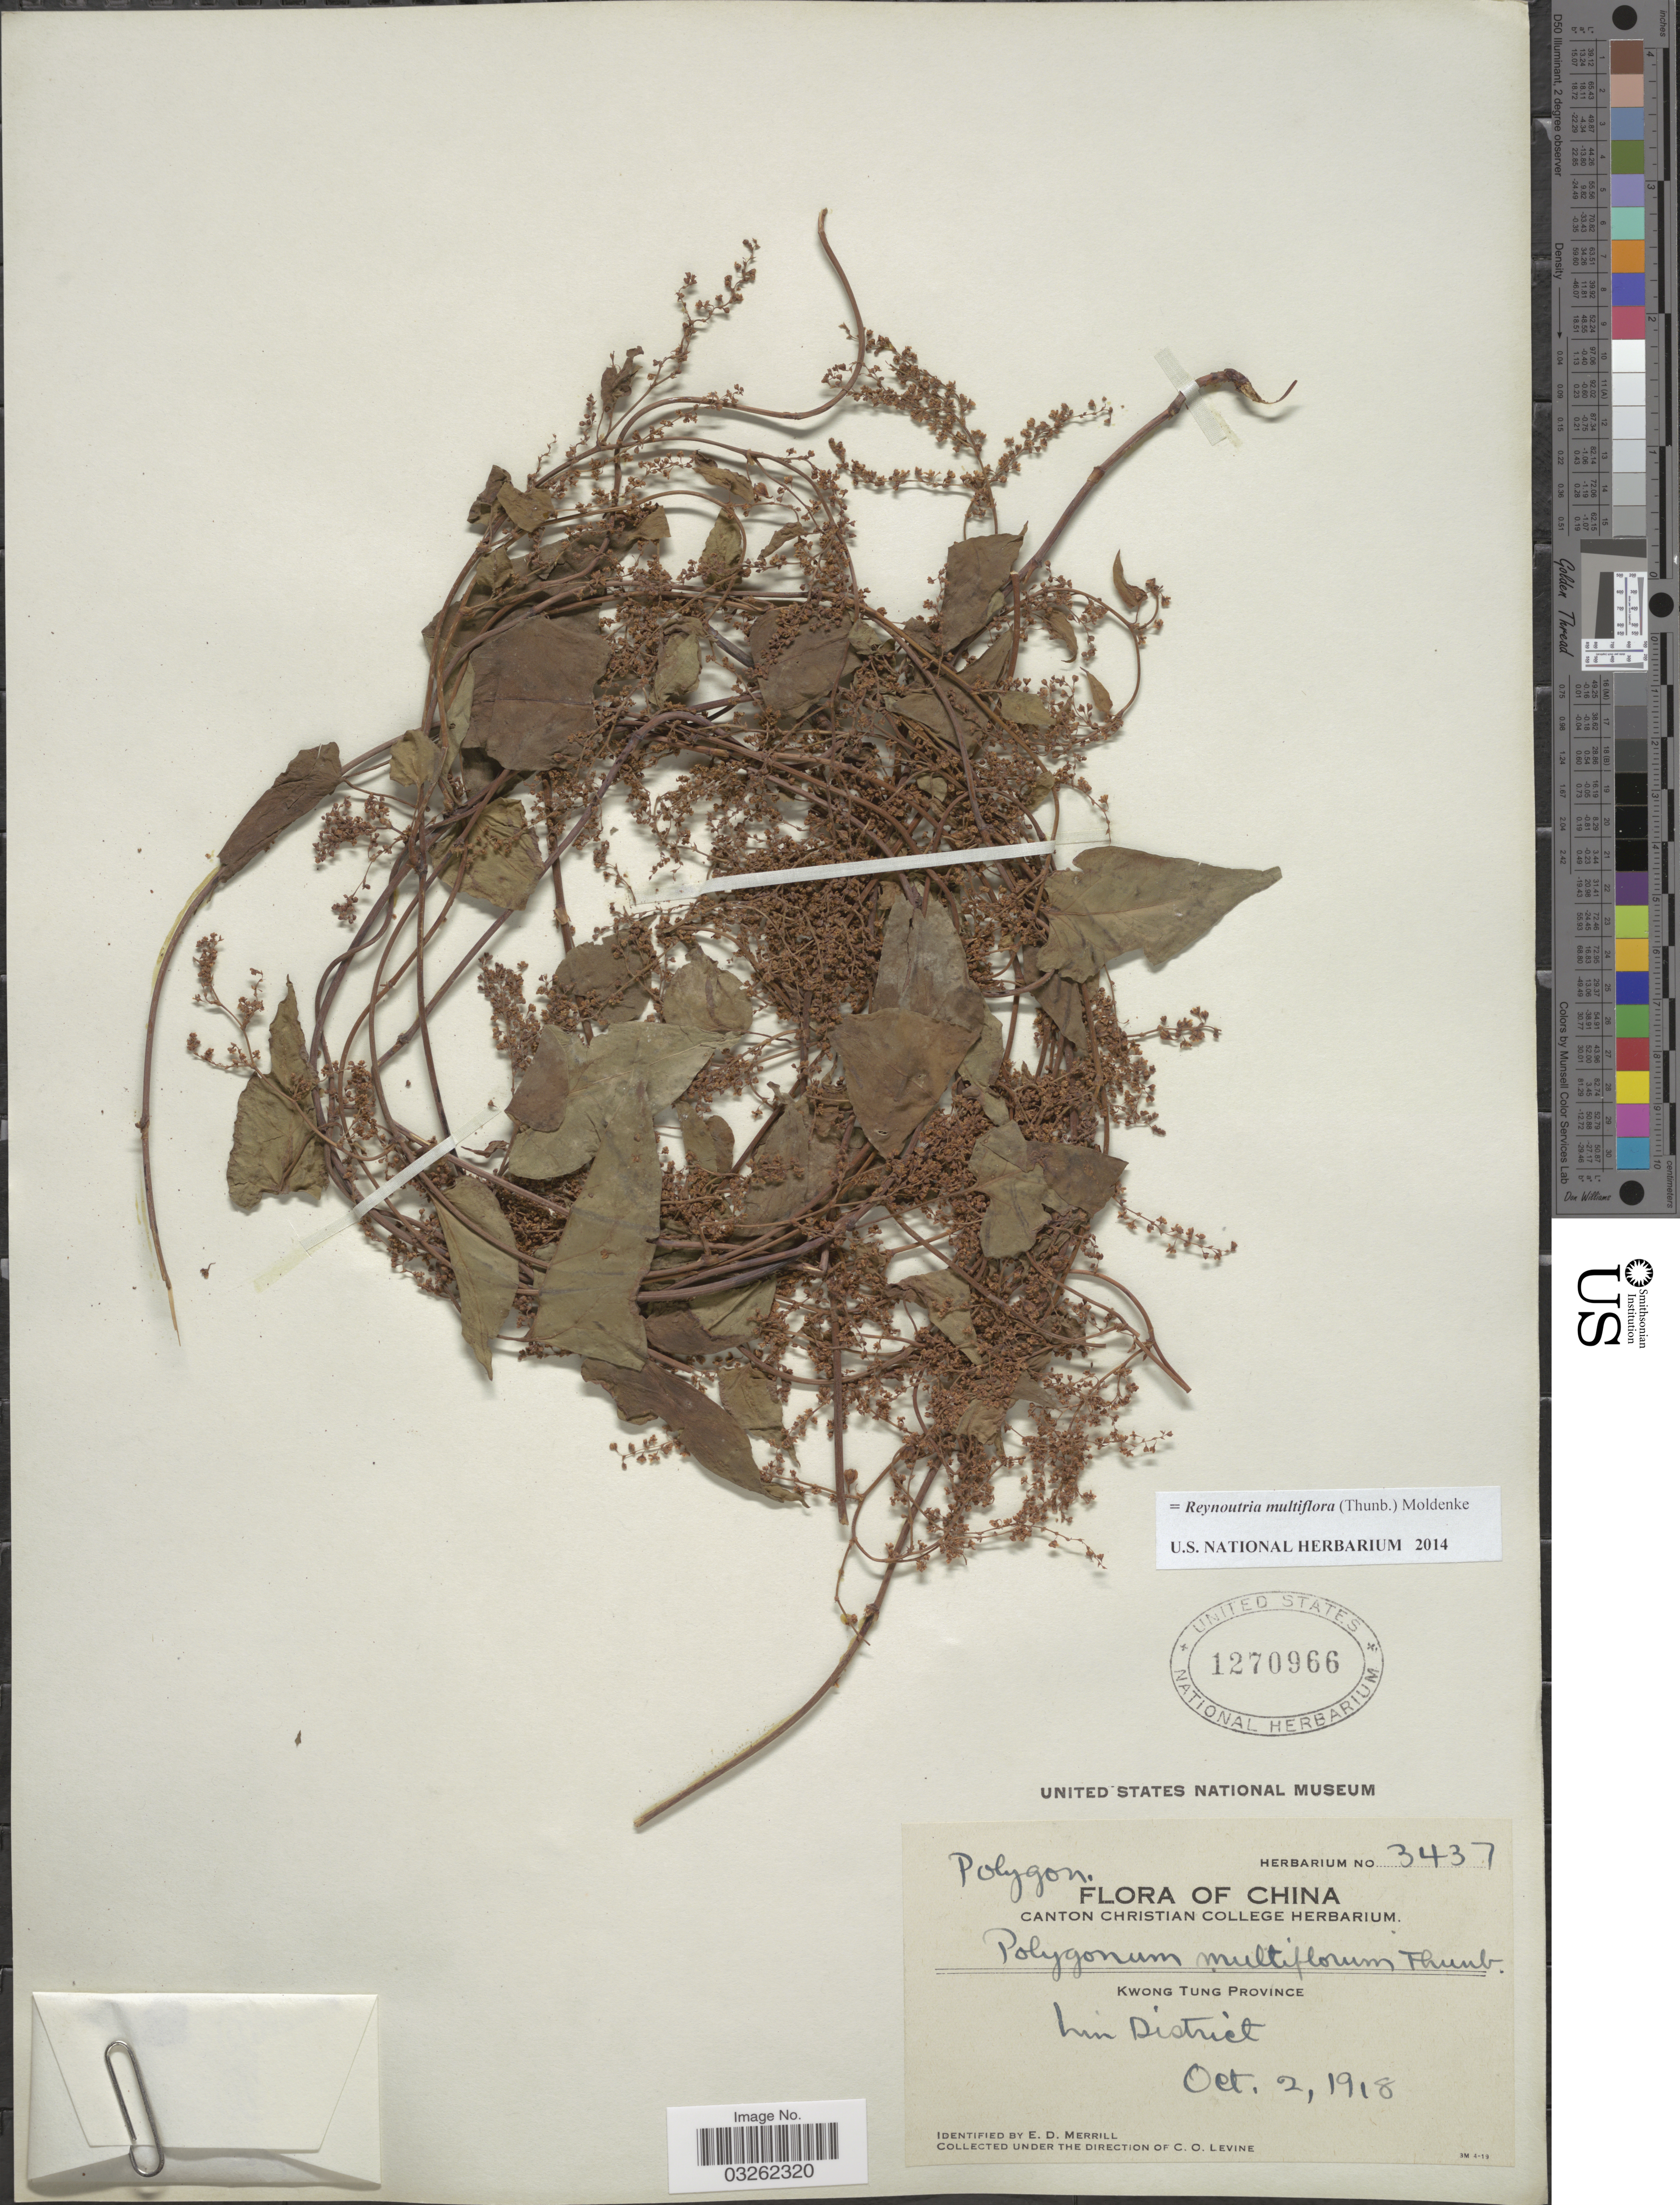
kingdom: Plantae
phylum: Tracheophyta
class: Magnoliopsida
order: Caryophyllales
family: Polygonaceae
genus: Reynoutria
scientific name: Reynoutria multiflora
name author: (Thunb.) Moldenke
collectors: C. O. Levine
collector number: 3437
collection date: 1918-10-02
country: China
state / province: Guangdong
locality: Kwong Tung Province, Lin District.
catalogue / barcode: US 1270966